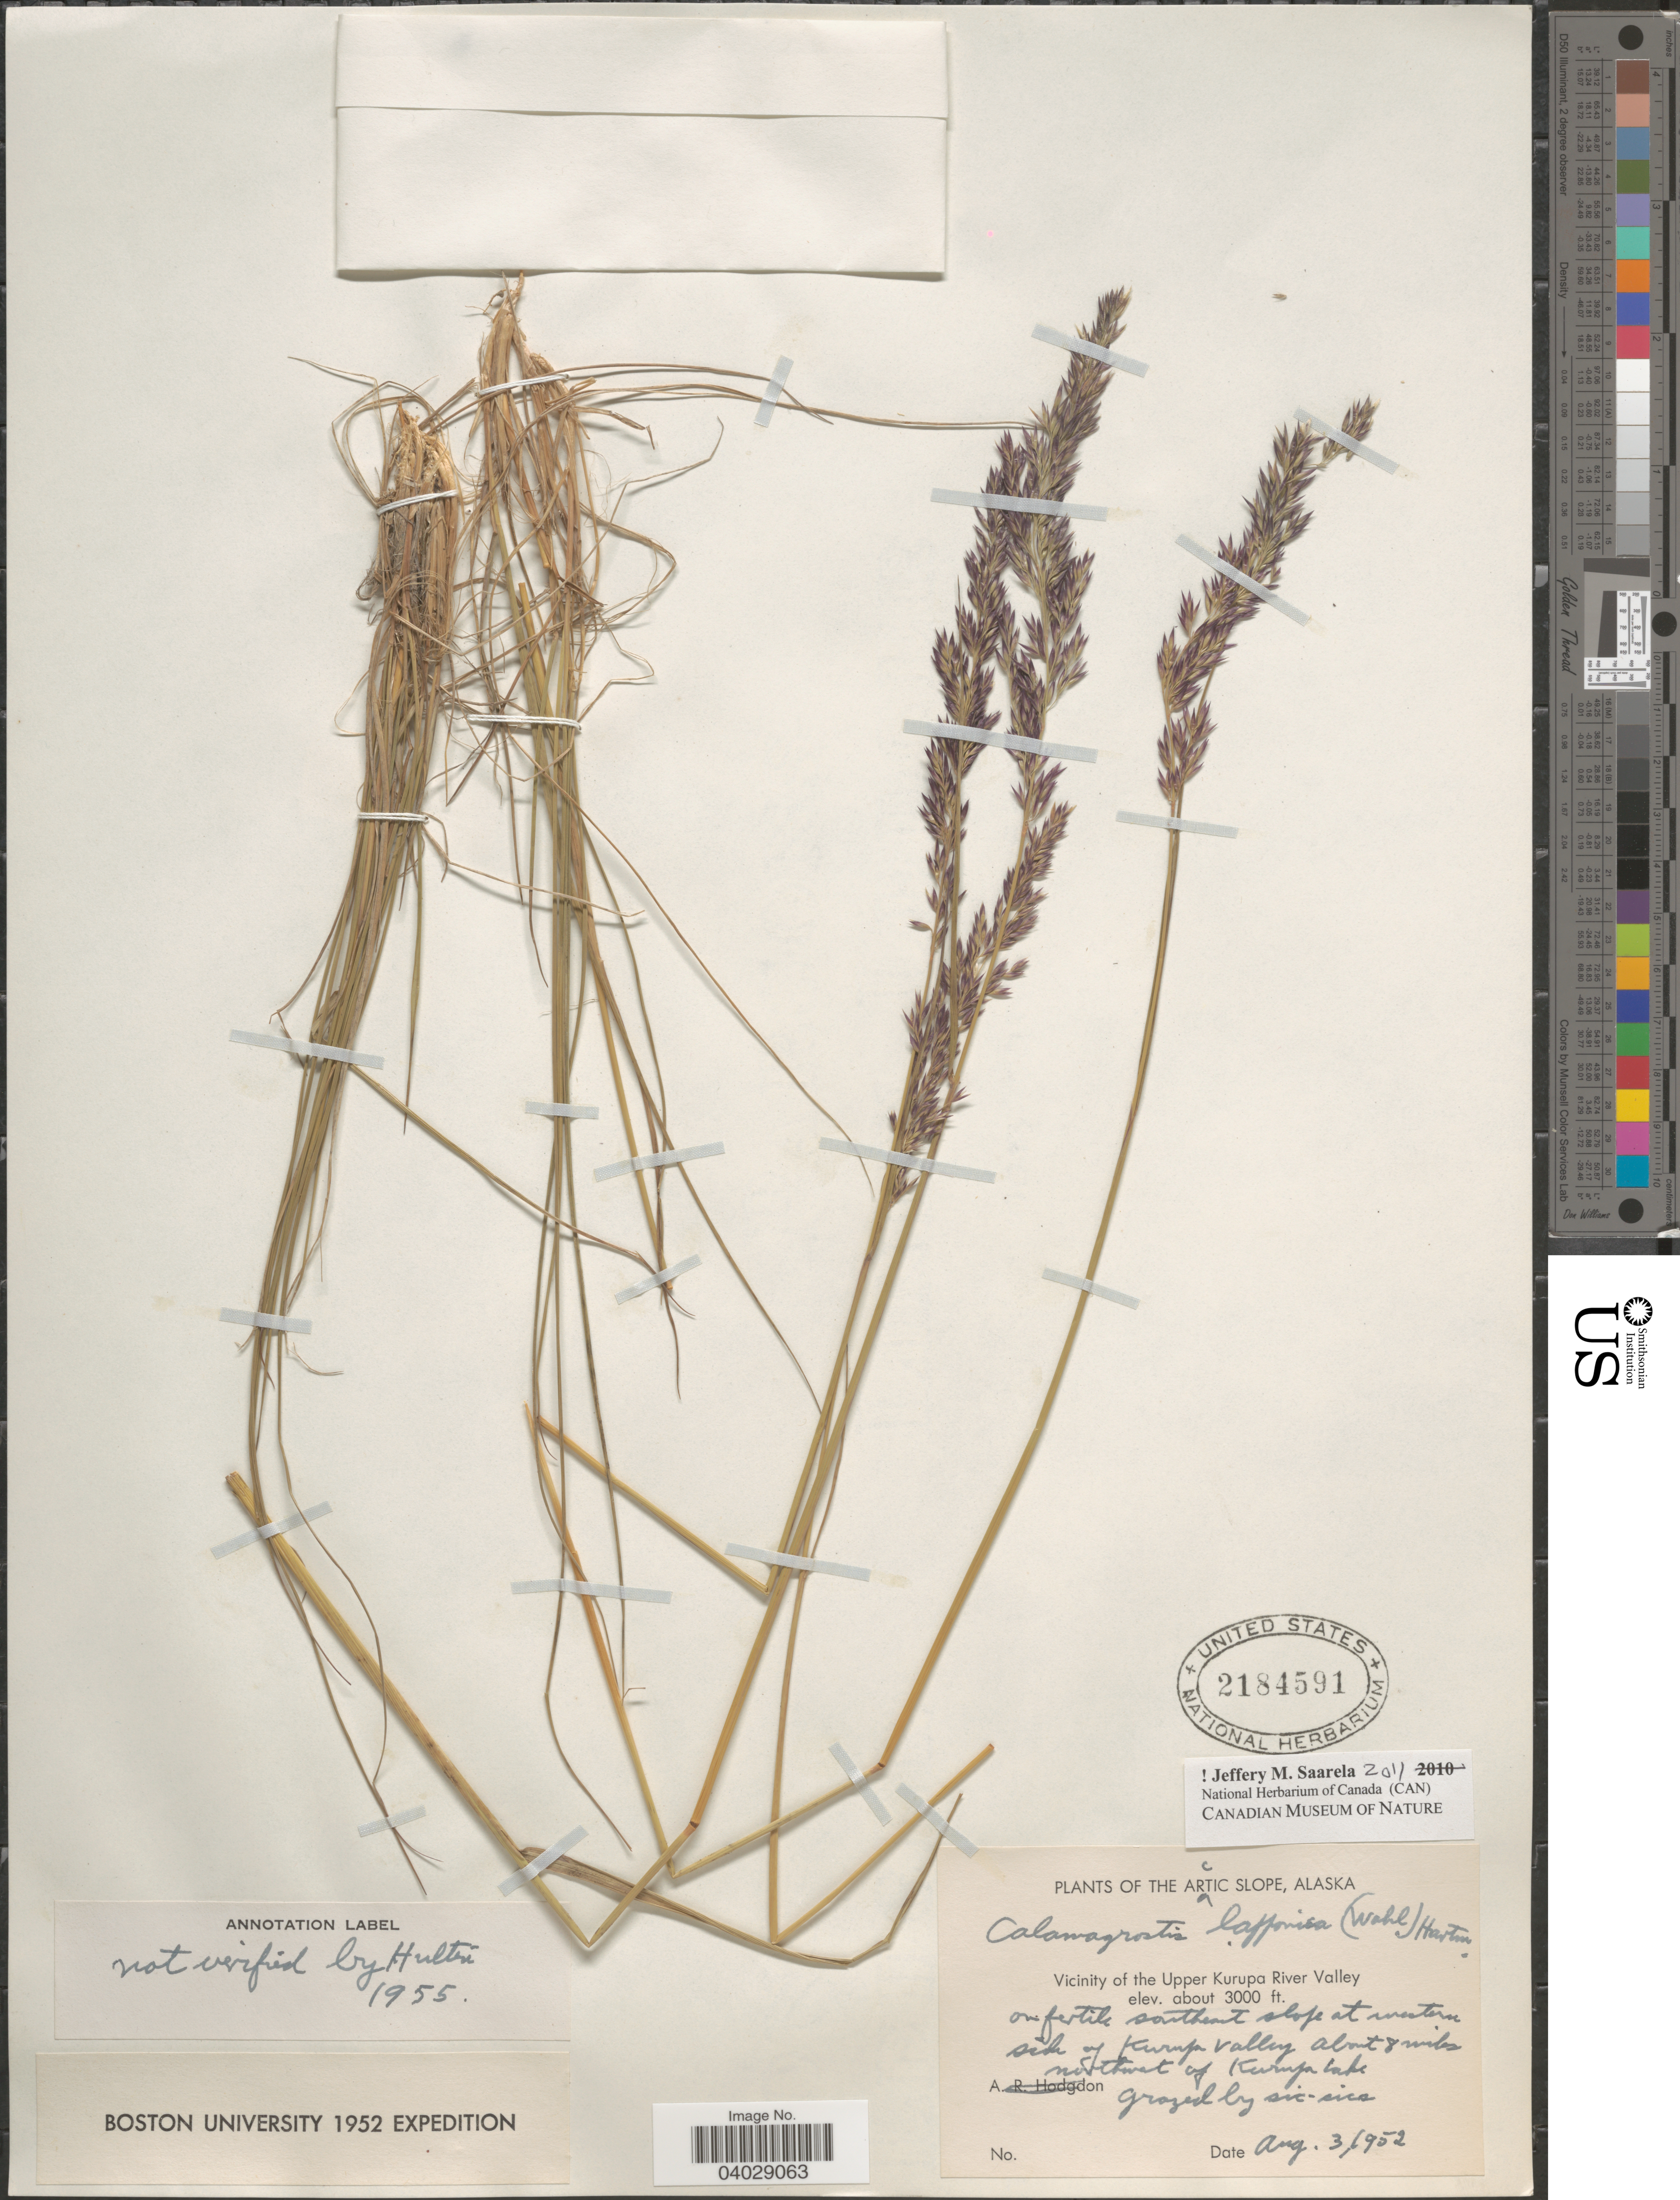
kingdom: Plantae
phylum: Tracheophyta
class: Liliopsida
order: Poales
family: Poaceae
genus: Calamagrostis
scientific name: Calamagrostis lapponica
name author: (Wahlenb.) Hartm.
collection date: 1952-08-03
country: United States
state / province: Alaska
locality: The Arctic Slope. Vicinity of the Upper Kurupa River Valley. Southeast slope of western side of Kurupa Valley about 8 miles northwest of Kurupa lake.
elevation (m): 914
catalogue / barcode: US 2184591